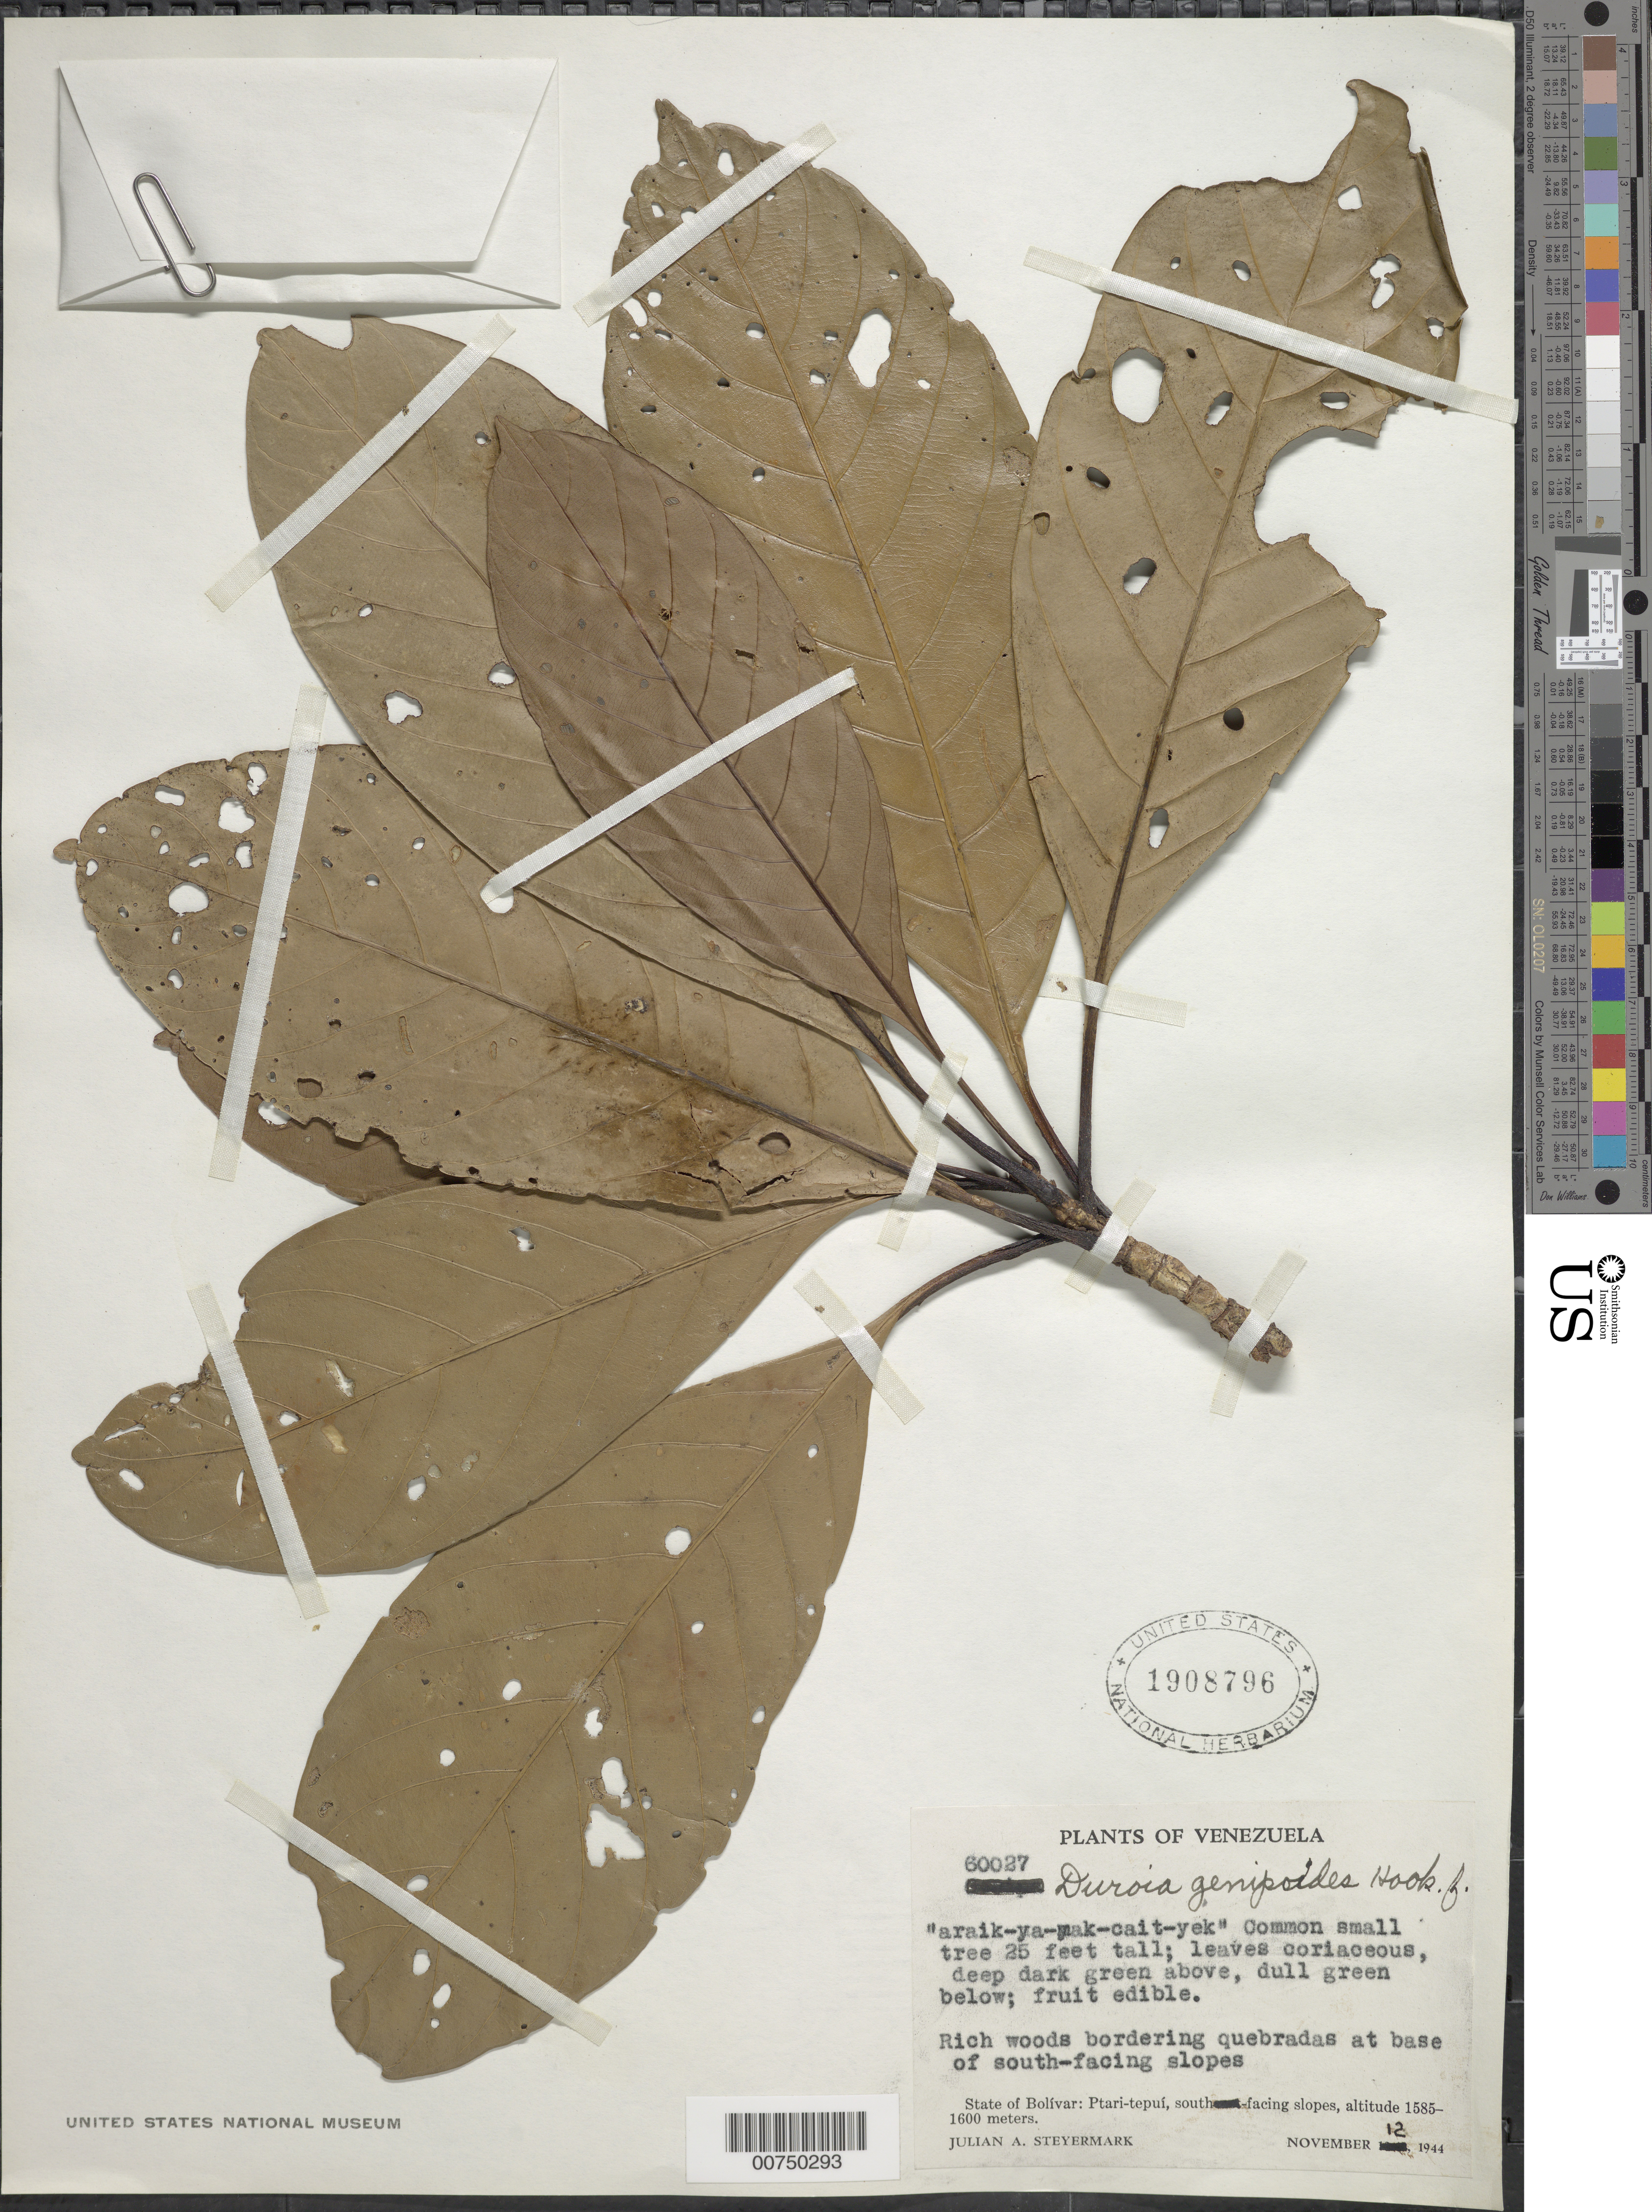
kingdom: Plantae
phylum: Tracheophyta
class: Magnoliopsida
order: Gentianales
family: Rubiaceae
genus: Duroia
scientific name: Duroia genipoides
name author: Hook. f. ex K. Schum.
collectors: J. Steyermark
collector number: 60027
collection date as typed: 12-Nov-44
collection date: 1944-11-12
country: Venezuela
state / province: Bolívar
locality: Ptari-tepuí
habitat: Rich woods bordering quebradas at base of south-facing slopes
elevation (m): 1585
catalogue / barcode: US 1908796